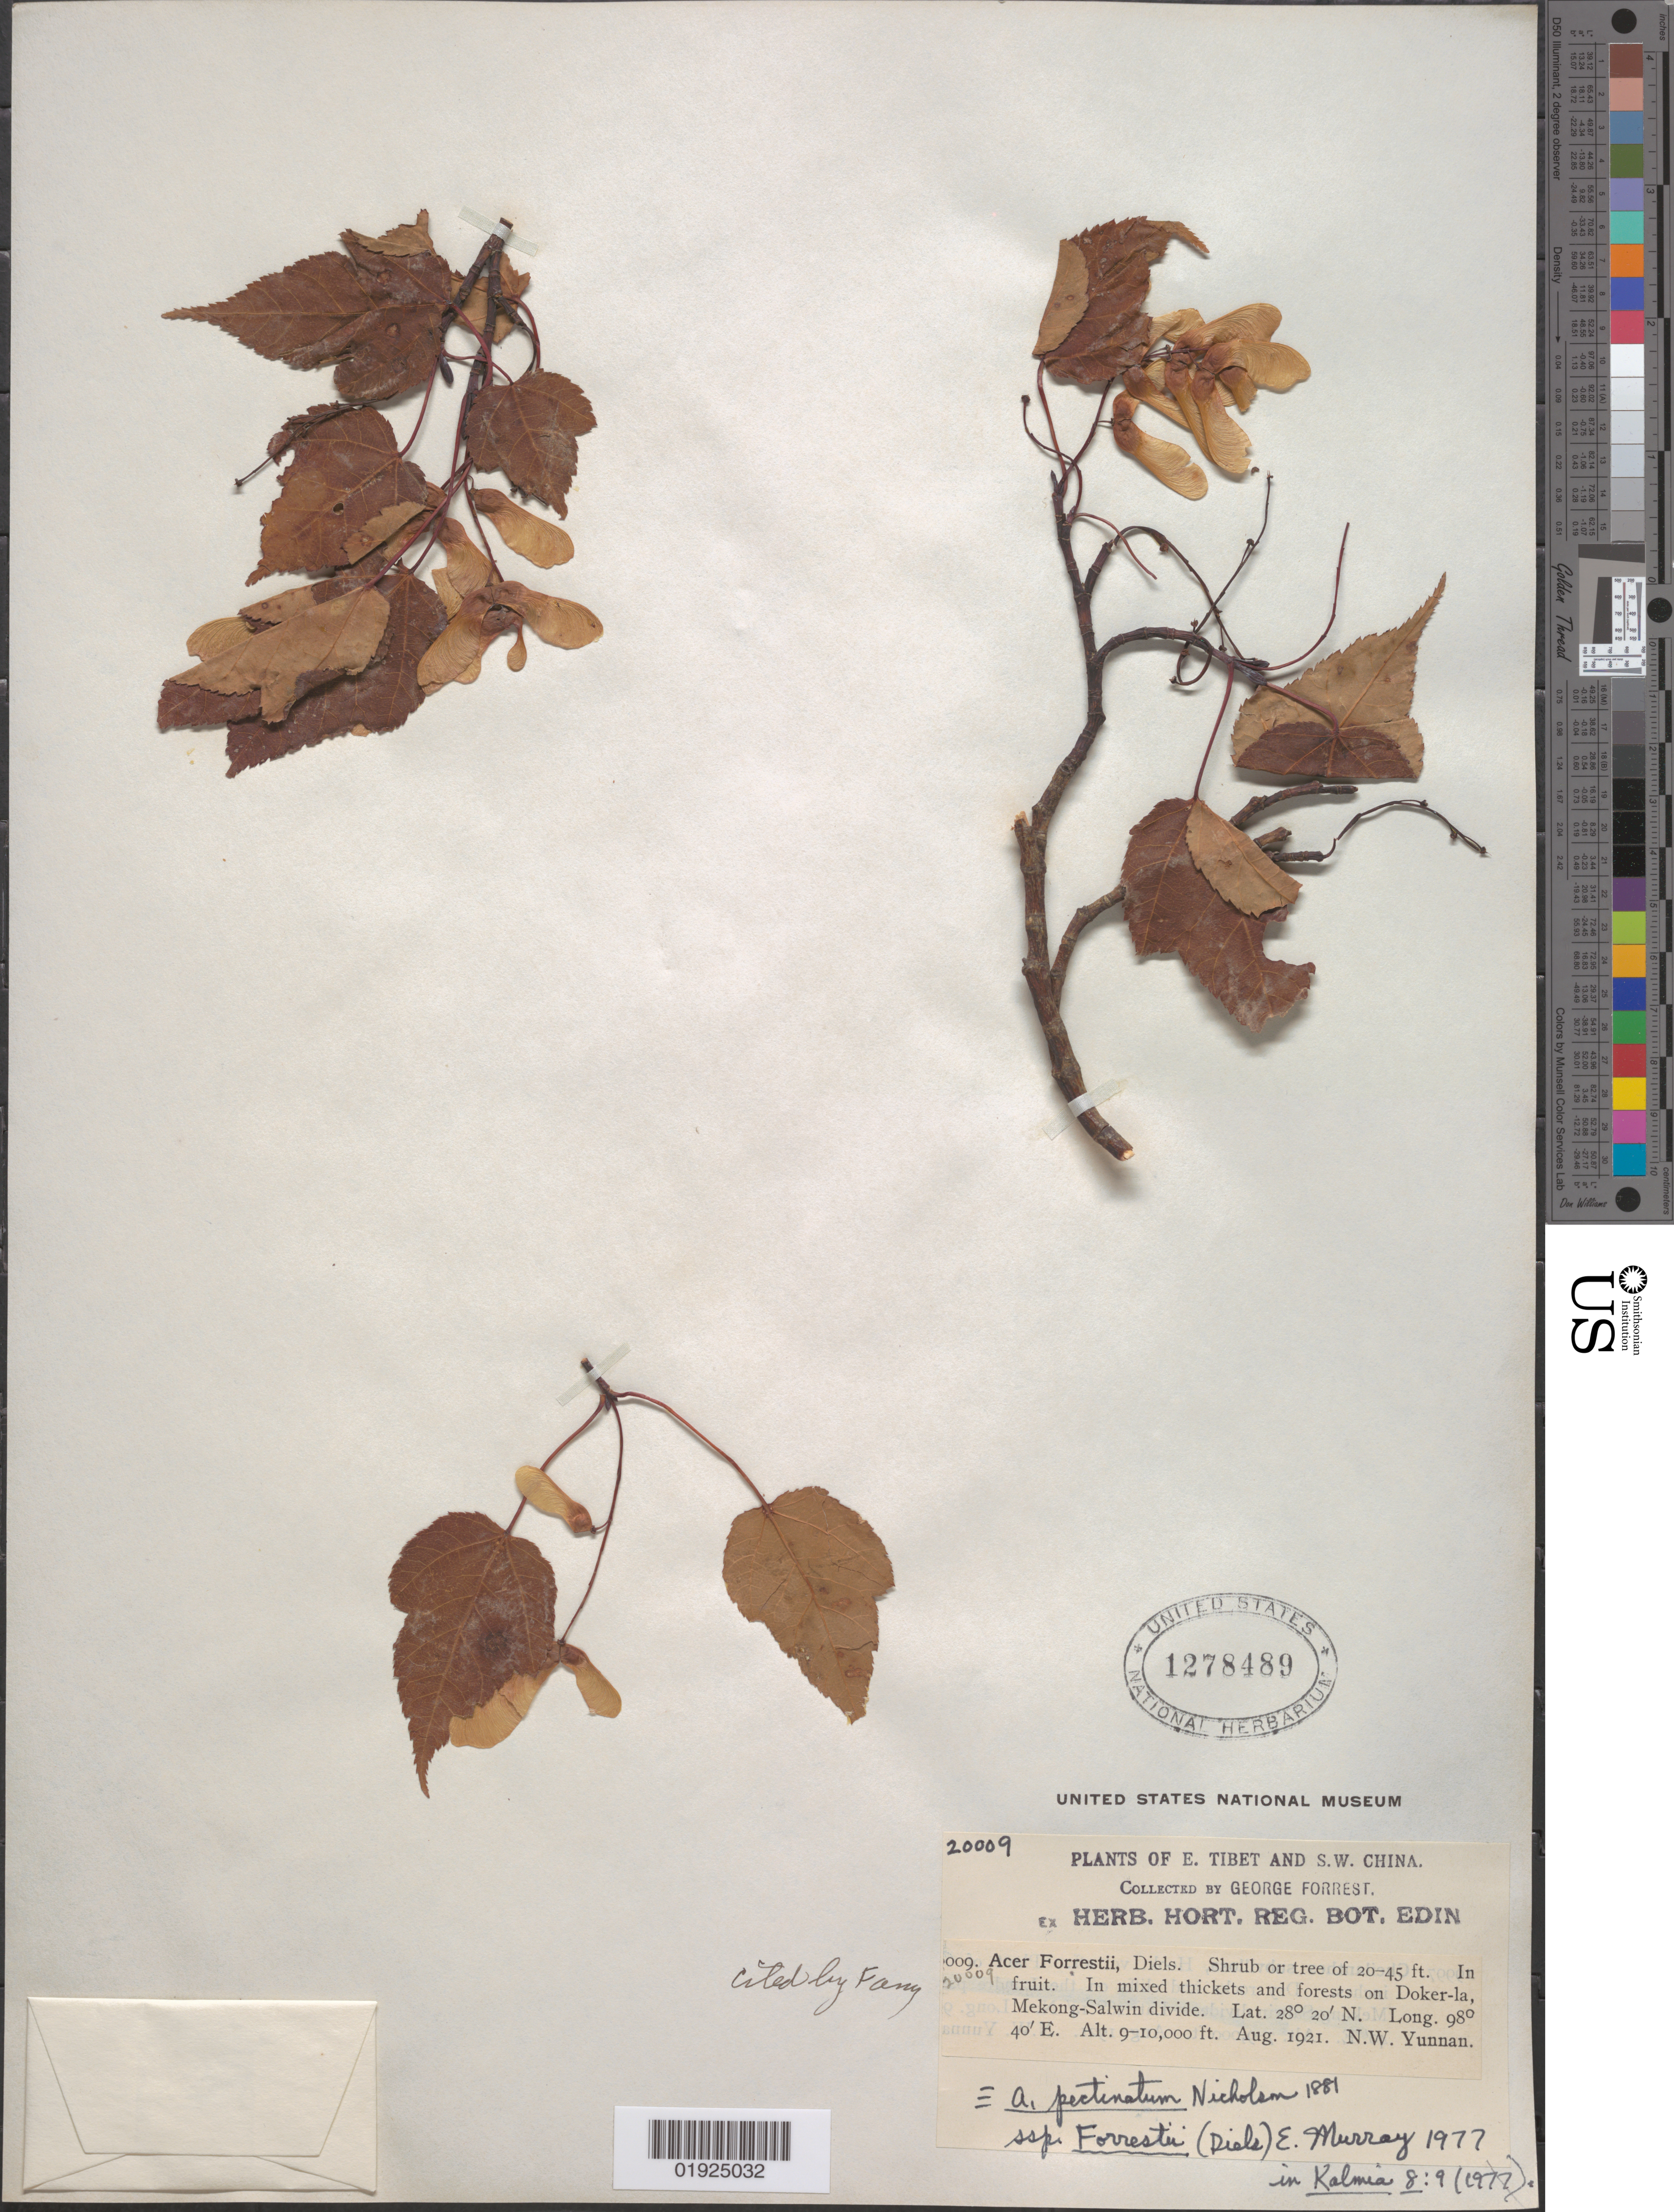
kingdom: Plantae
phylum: Tracheophyta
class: Magnoliopsida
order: Sapindales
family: Sapindaceae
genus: Acer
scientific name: Acer pectinatum subsp. forrestii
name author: (Diels) A.E. Murray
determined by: Murray, Edward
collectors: G. Forrest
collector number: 20009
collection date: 1921-08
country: China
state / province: Yunnan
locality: N.W. Yunnan. Doker-la, Mekong-Salwin divide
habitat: In mixed thickets and forests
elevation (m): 2743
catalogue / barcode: US 1278489